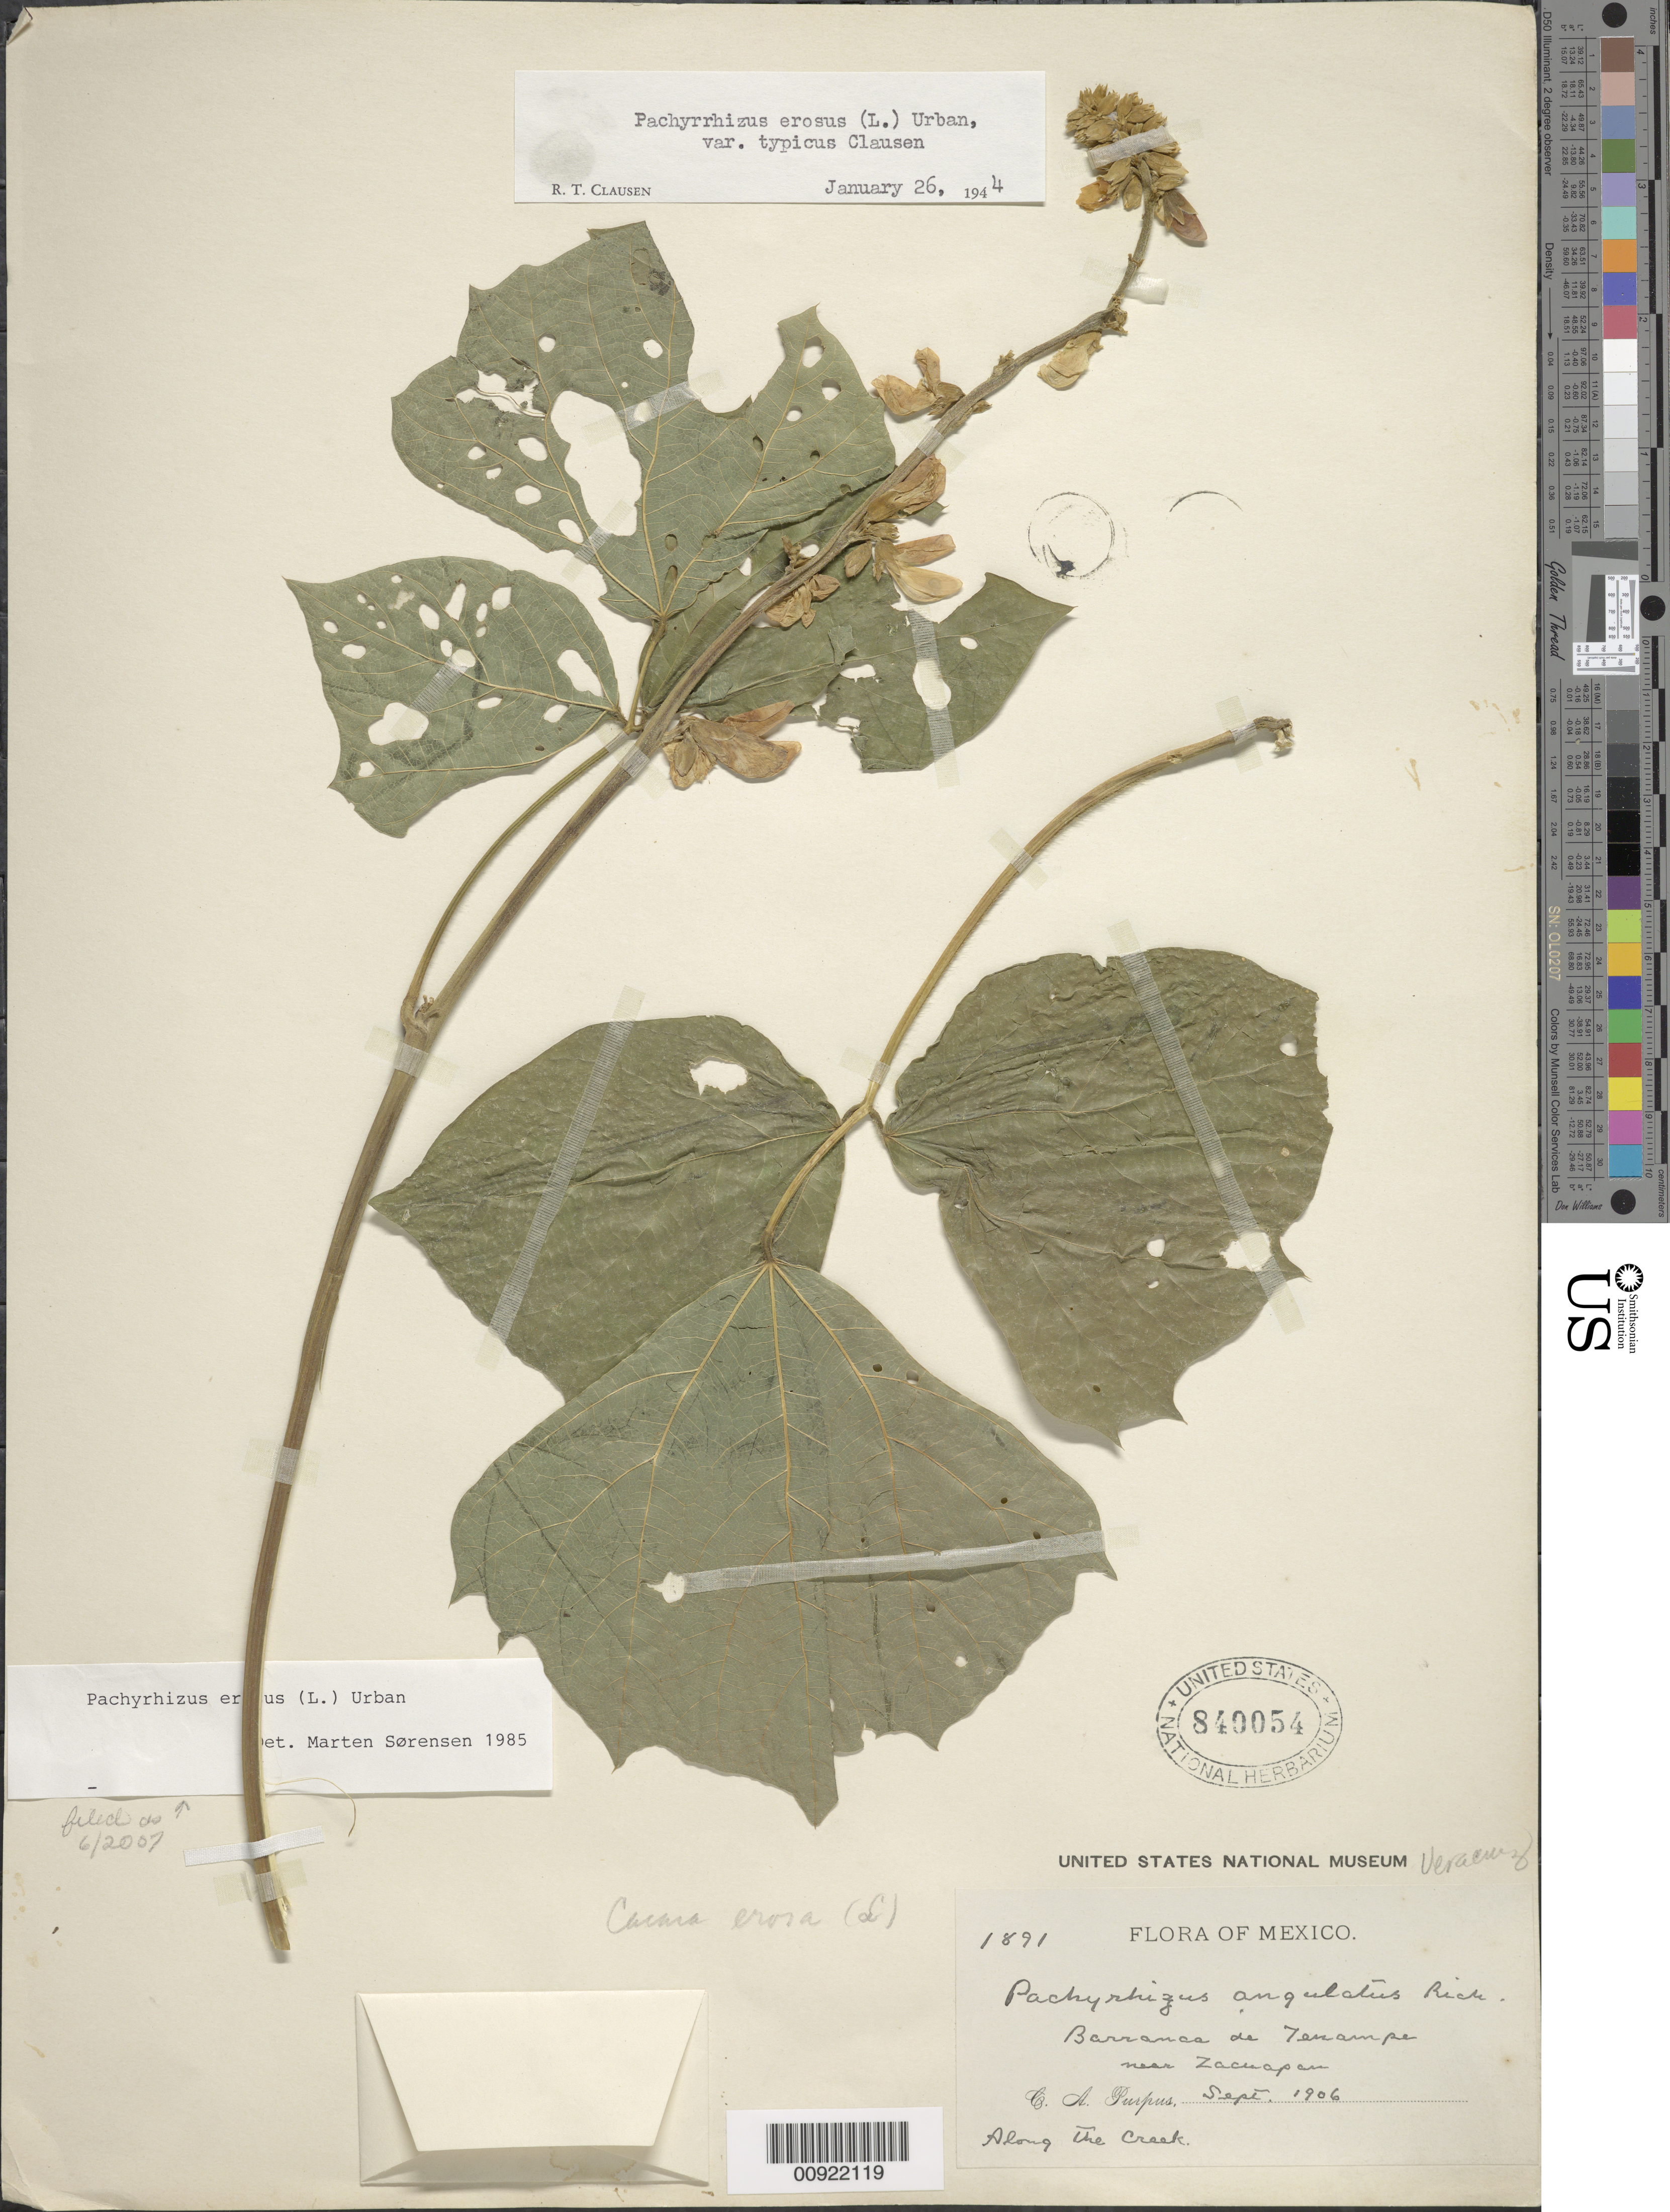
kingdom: Plantae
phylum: Tracheophyta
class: Magnoliopsida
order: Fabales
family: Fabaceae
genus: Pachyrhizus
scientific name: Pachyrhizus erosus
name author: (L.) Urb.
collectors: C. A. Purpus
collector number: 1891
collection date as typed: Sep 1906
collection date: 1906-09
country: Mexico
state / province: Veracruz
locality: Barranca de Tenampa near Zacuapan.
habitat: Along the creek.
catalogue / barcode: US 840054